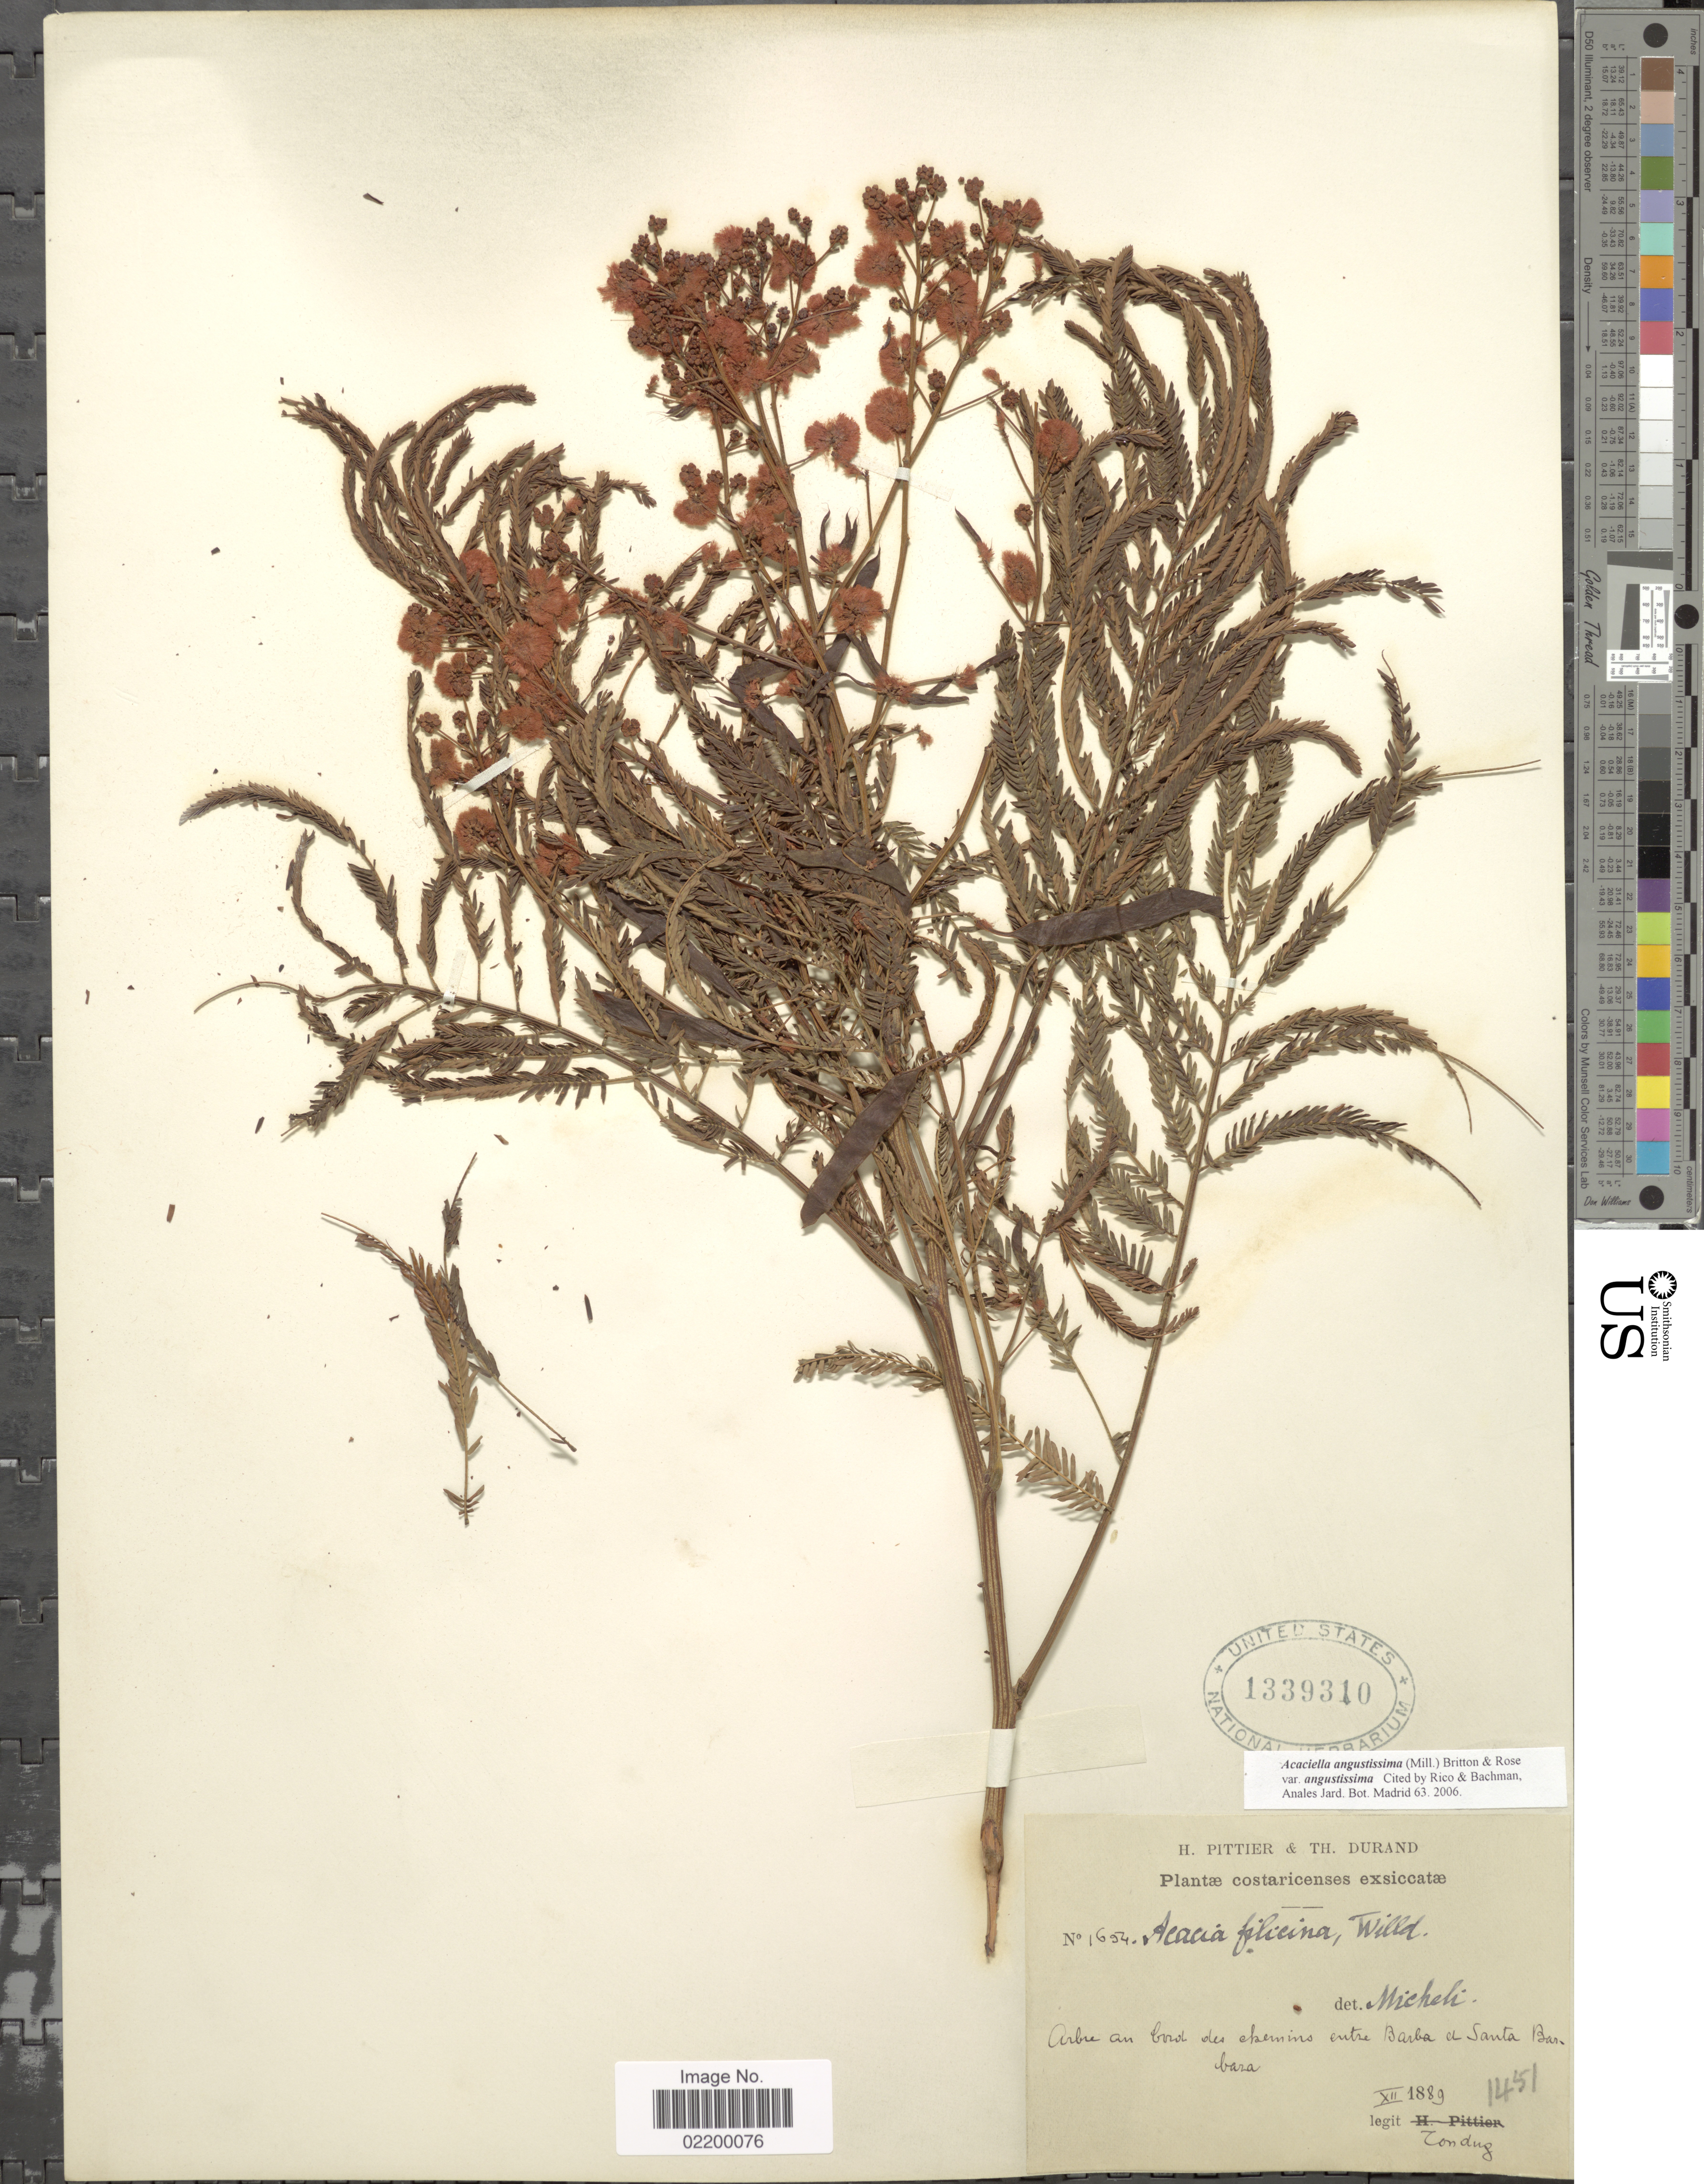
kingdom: Plantae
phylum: Tracheophyta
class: Magnoliopsida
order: Fabales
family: Fabaceae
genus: Acaciella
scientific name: Acaciella angustissima var. angustissima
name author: (Mill.) Britton & Rose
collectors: A. Tonduz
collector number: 1451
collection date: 1889-12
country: Costa Rica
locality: Abre au bord des chemins entre Barba de Santa Bar-baza.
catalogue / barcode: US 1339310